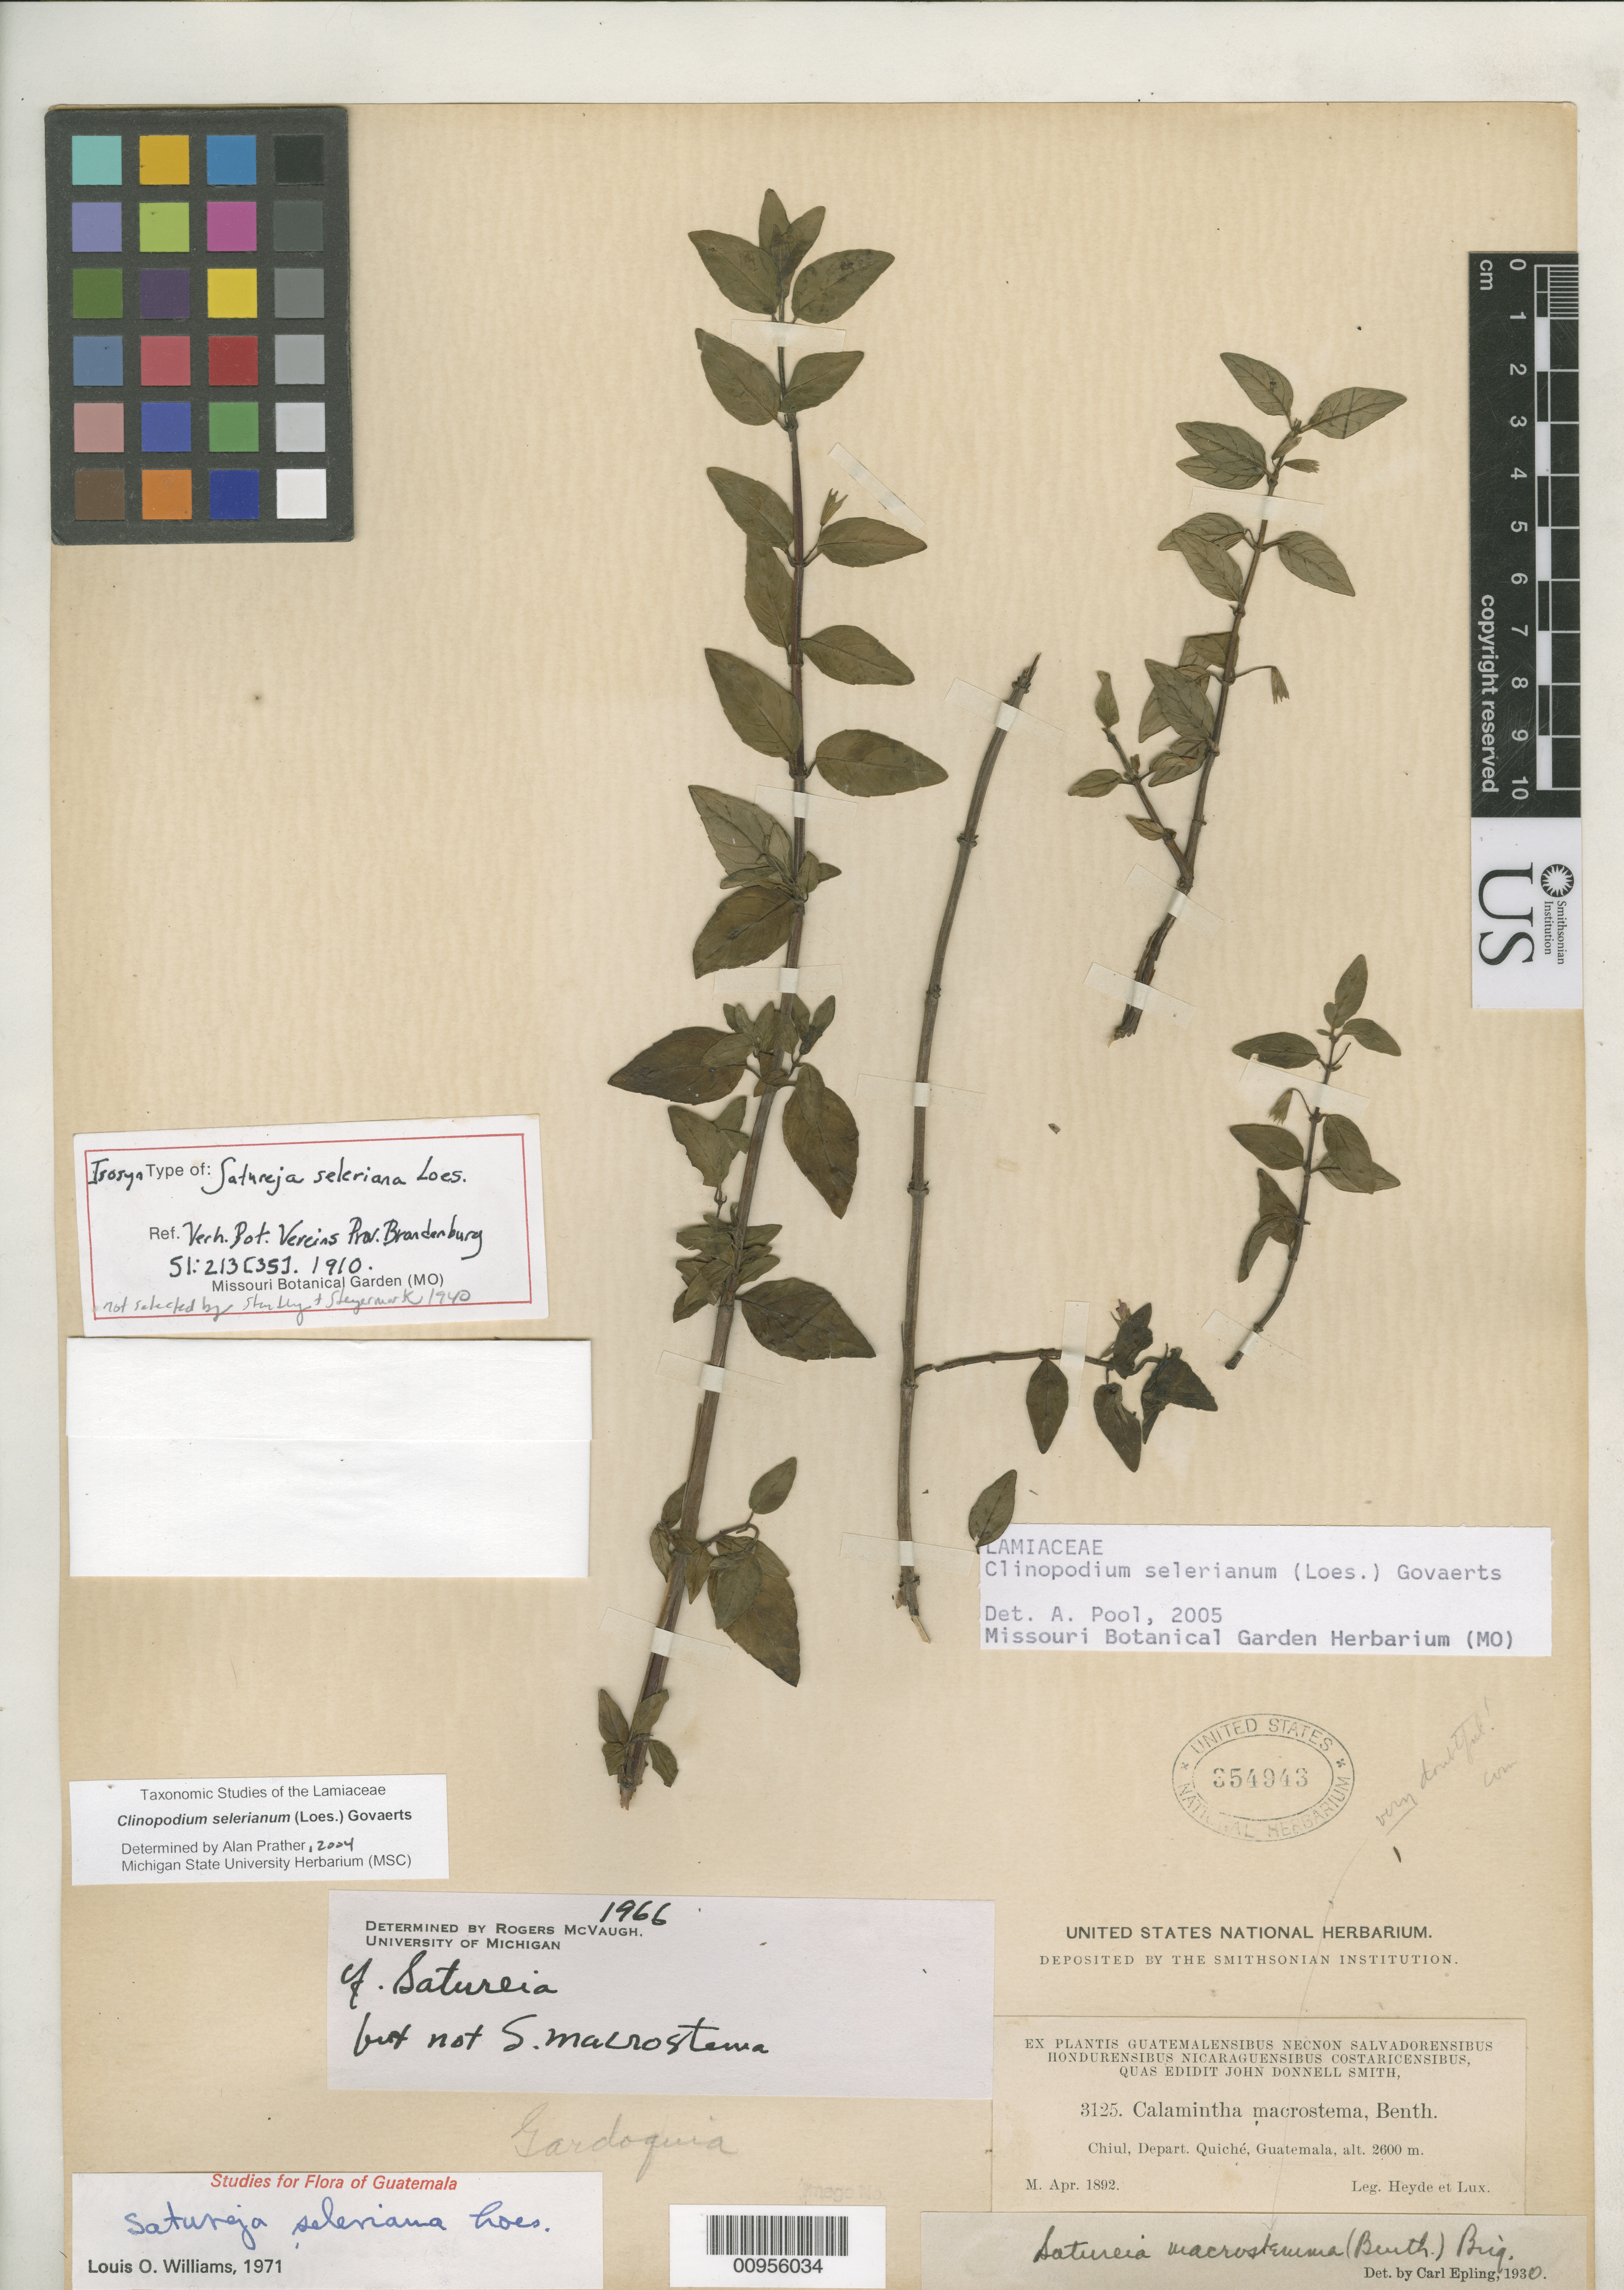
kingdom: Plantae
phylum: Tracheophyta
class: Magnoliopsida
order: Lamiales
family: Lamiaceae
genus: Satureja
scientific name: Satureja seleriana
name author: Loes.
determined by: Pool, A., (MO), Missouri Botanical Garden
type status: Isosyntype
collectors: E. T. Heyde & E. Lux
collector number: JDS 3125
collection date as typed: Apr 1892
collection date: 1892-04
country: Guatemala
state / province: El Quiché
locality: Chiul, Depart. Quiché.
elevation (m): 2600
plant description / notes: Lectotype collection is Seler 2352 as designated by Standley & Steyermark, Field Mus. Nat. Hist., Bot. Ser. 22(5): 374 (1940).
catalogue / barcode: US 354943